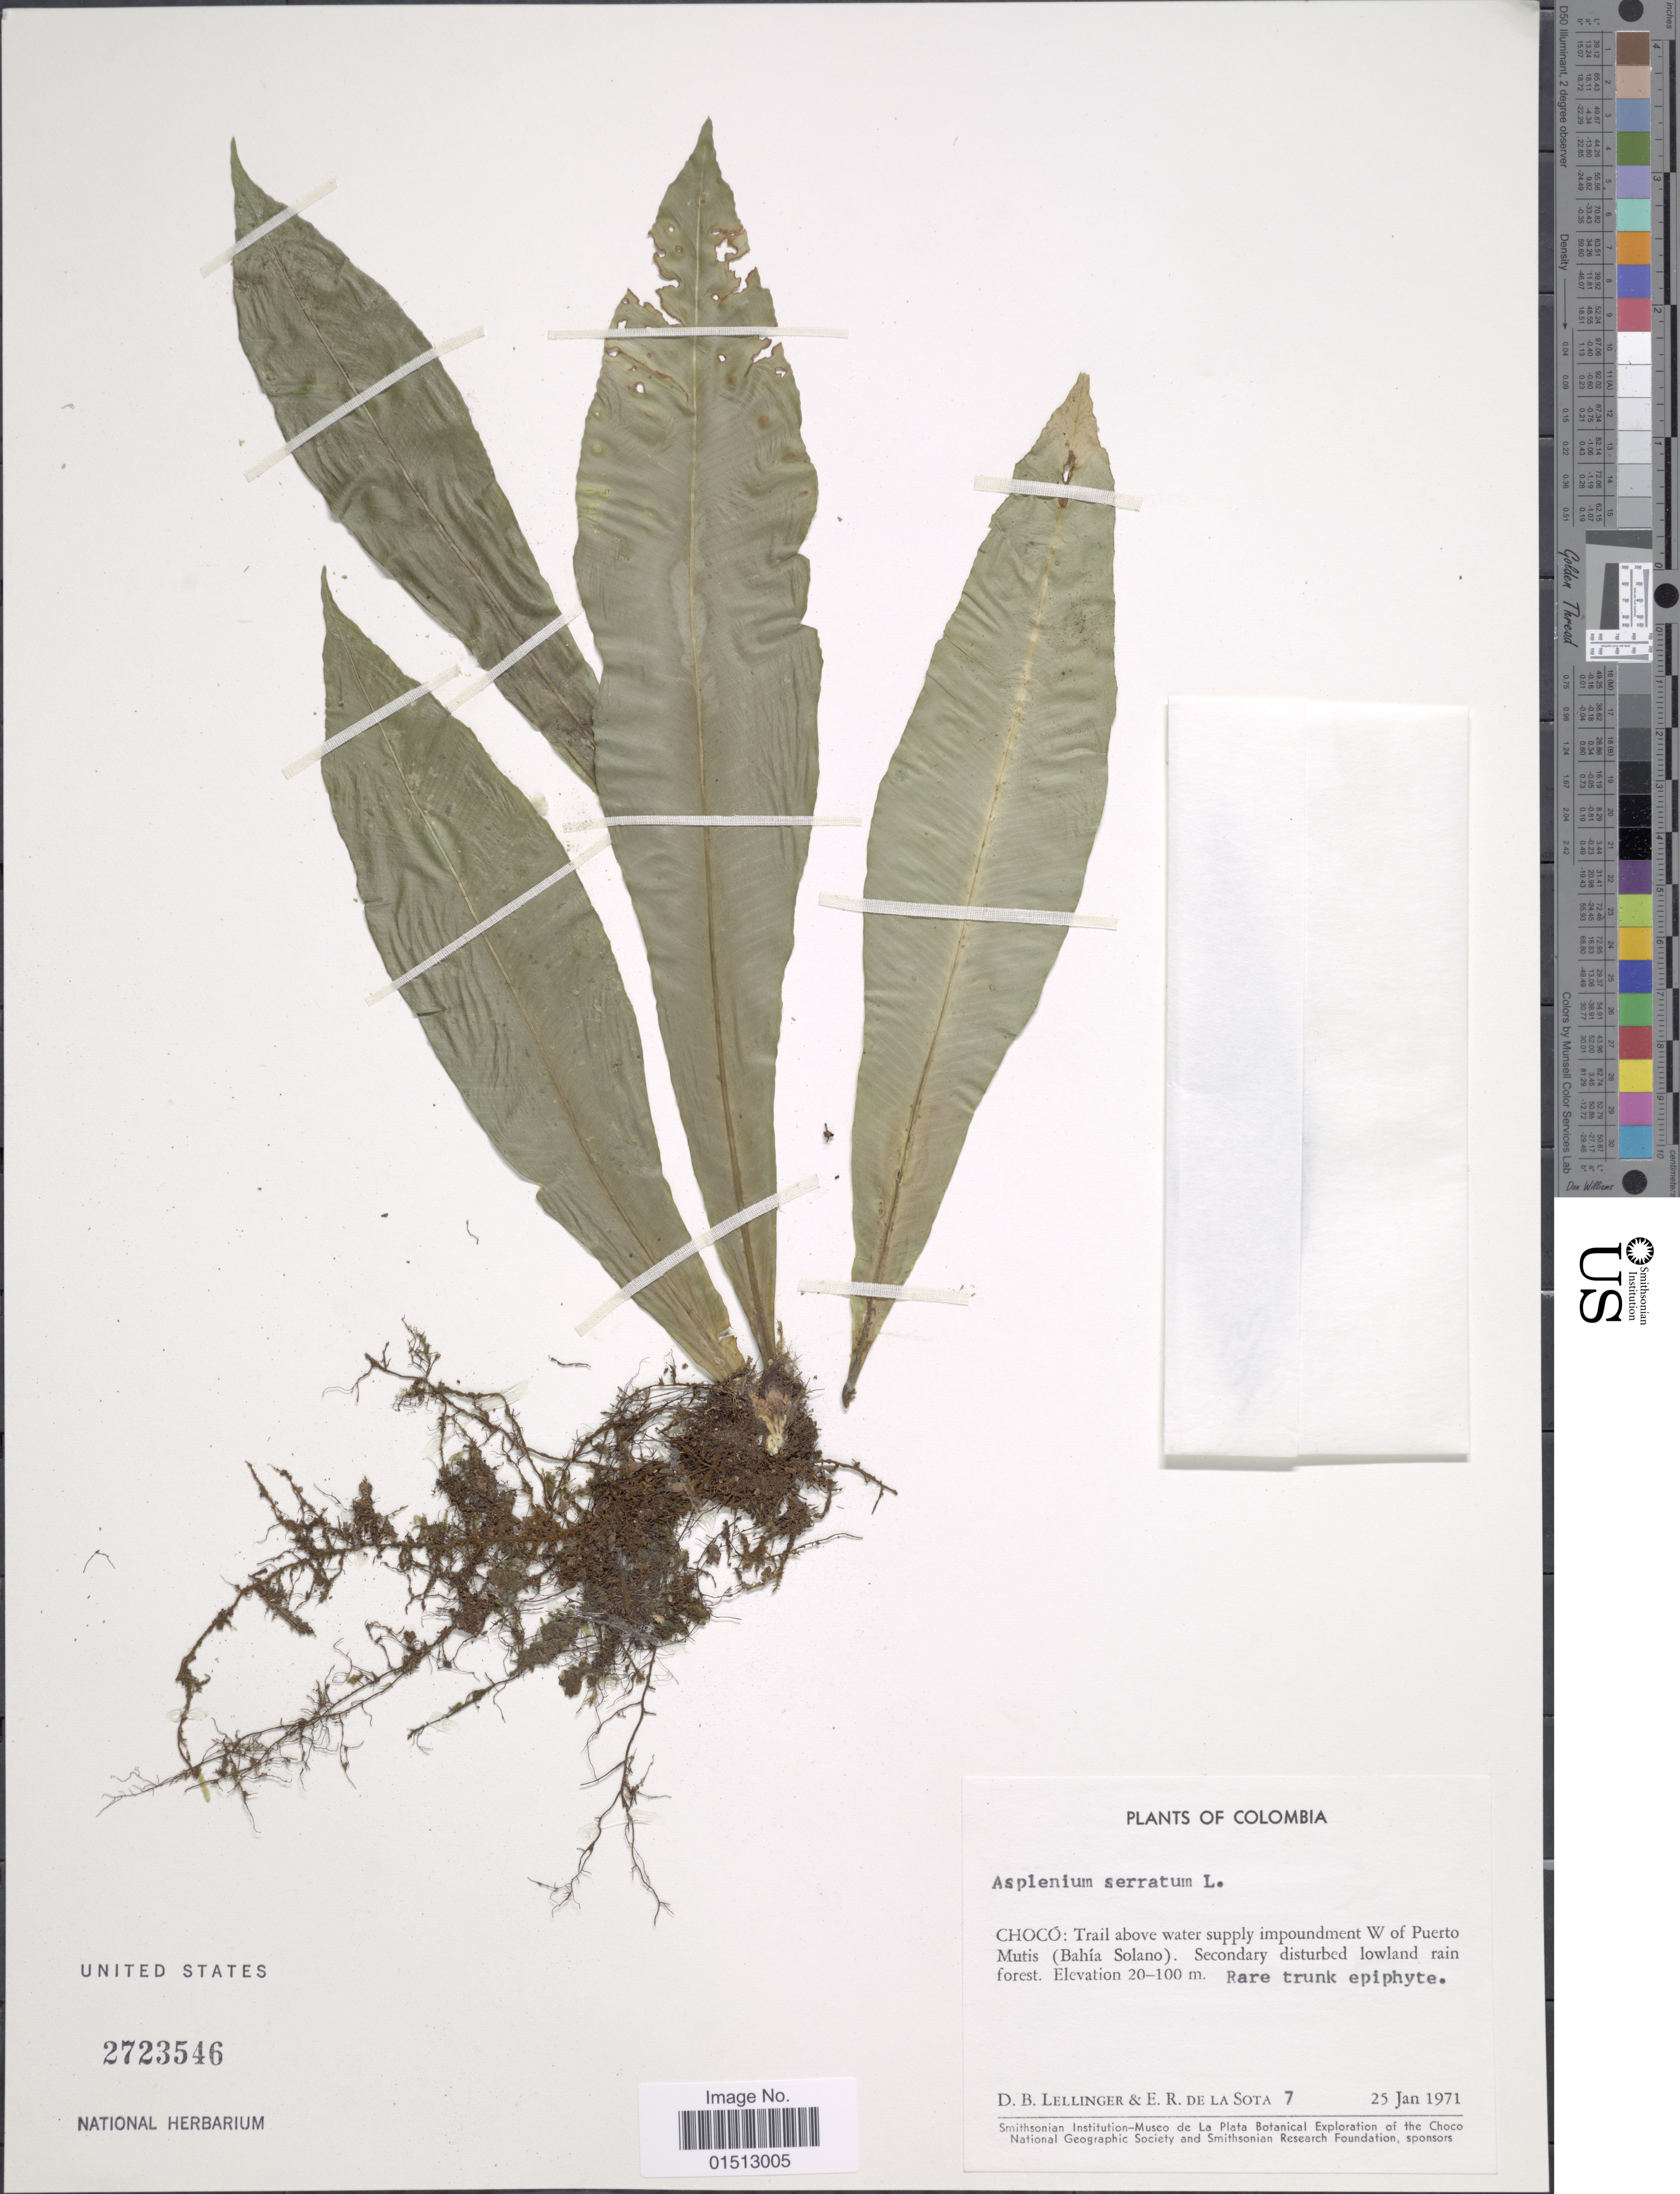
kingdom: Plantae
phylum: Tracheophyta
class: Polypodiopsida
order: Polypodiales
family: Aspleniaceae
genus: Asplenium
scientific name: Asplenium serratum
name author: L.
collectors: D. B. Lellinger & E. R. de la Sota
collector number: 7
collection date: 1971-01-25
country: Colombia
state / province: Chocó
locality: Colombia, Choco: Trail above water supply impoundment W of Puerto Mutis (Bahia Solano).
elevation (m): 20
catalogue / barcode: US 2723546